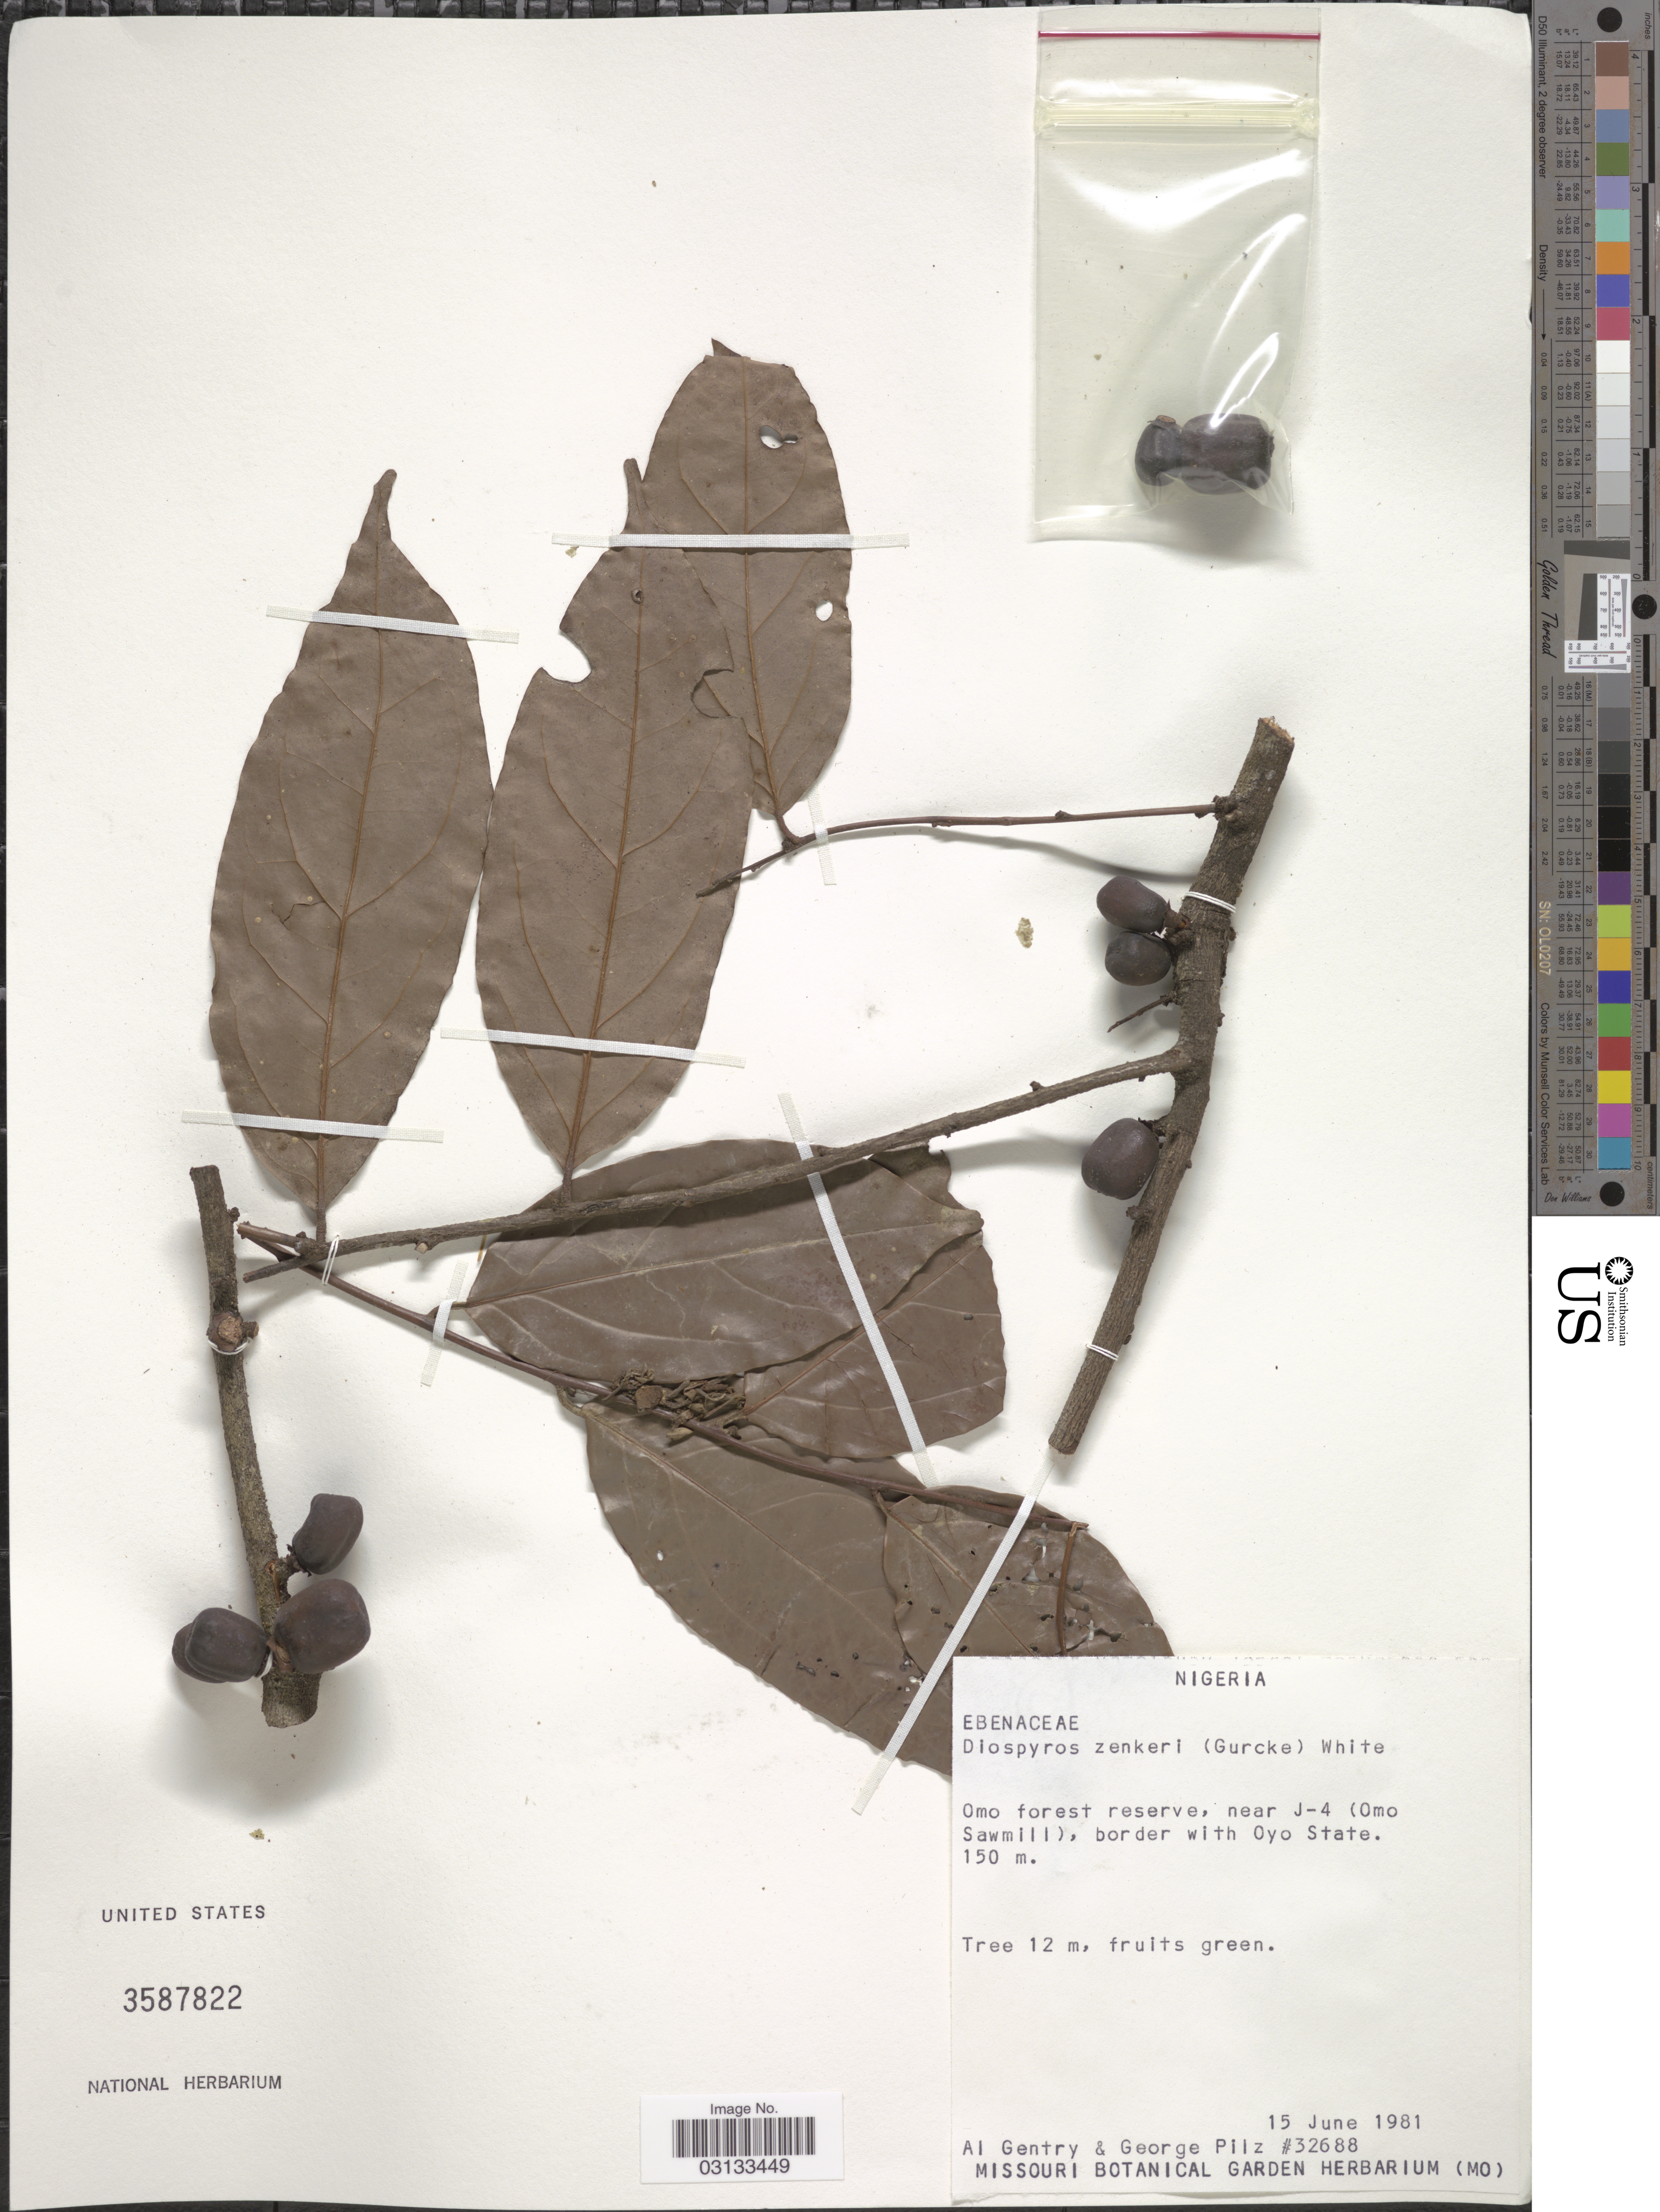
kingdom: Plantae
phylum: Tracheophyta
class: Magnoliopsida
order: Ericales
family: Ebenaceae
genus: Diospyros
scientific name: Diospyros zenkeri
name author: (Gürke) F. White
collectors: A. H. Gentry & G. E. Pilz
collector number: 32688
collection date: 1981-06-15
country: Nigeria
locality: Omo forest reserve, near J-4 (Omo Sawmill), border with Oyo State.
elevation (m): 150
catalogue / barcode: US 3587822